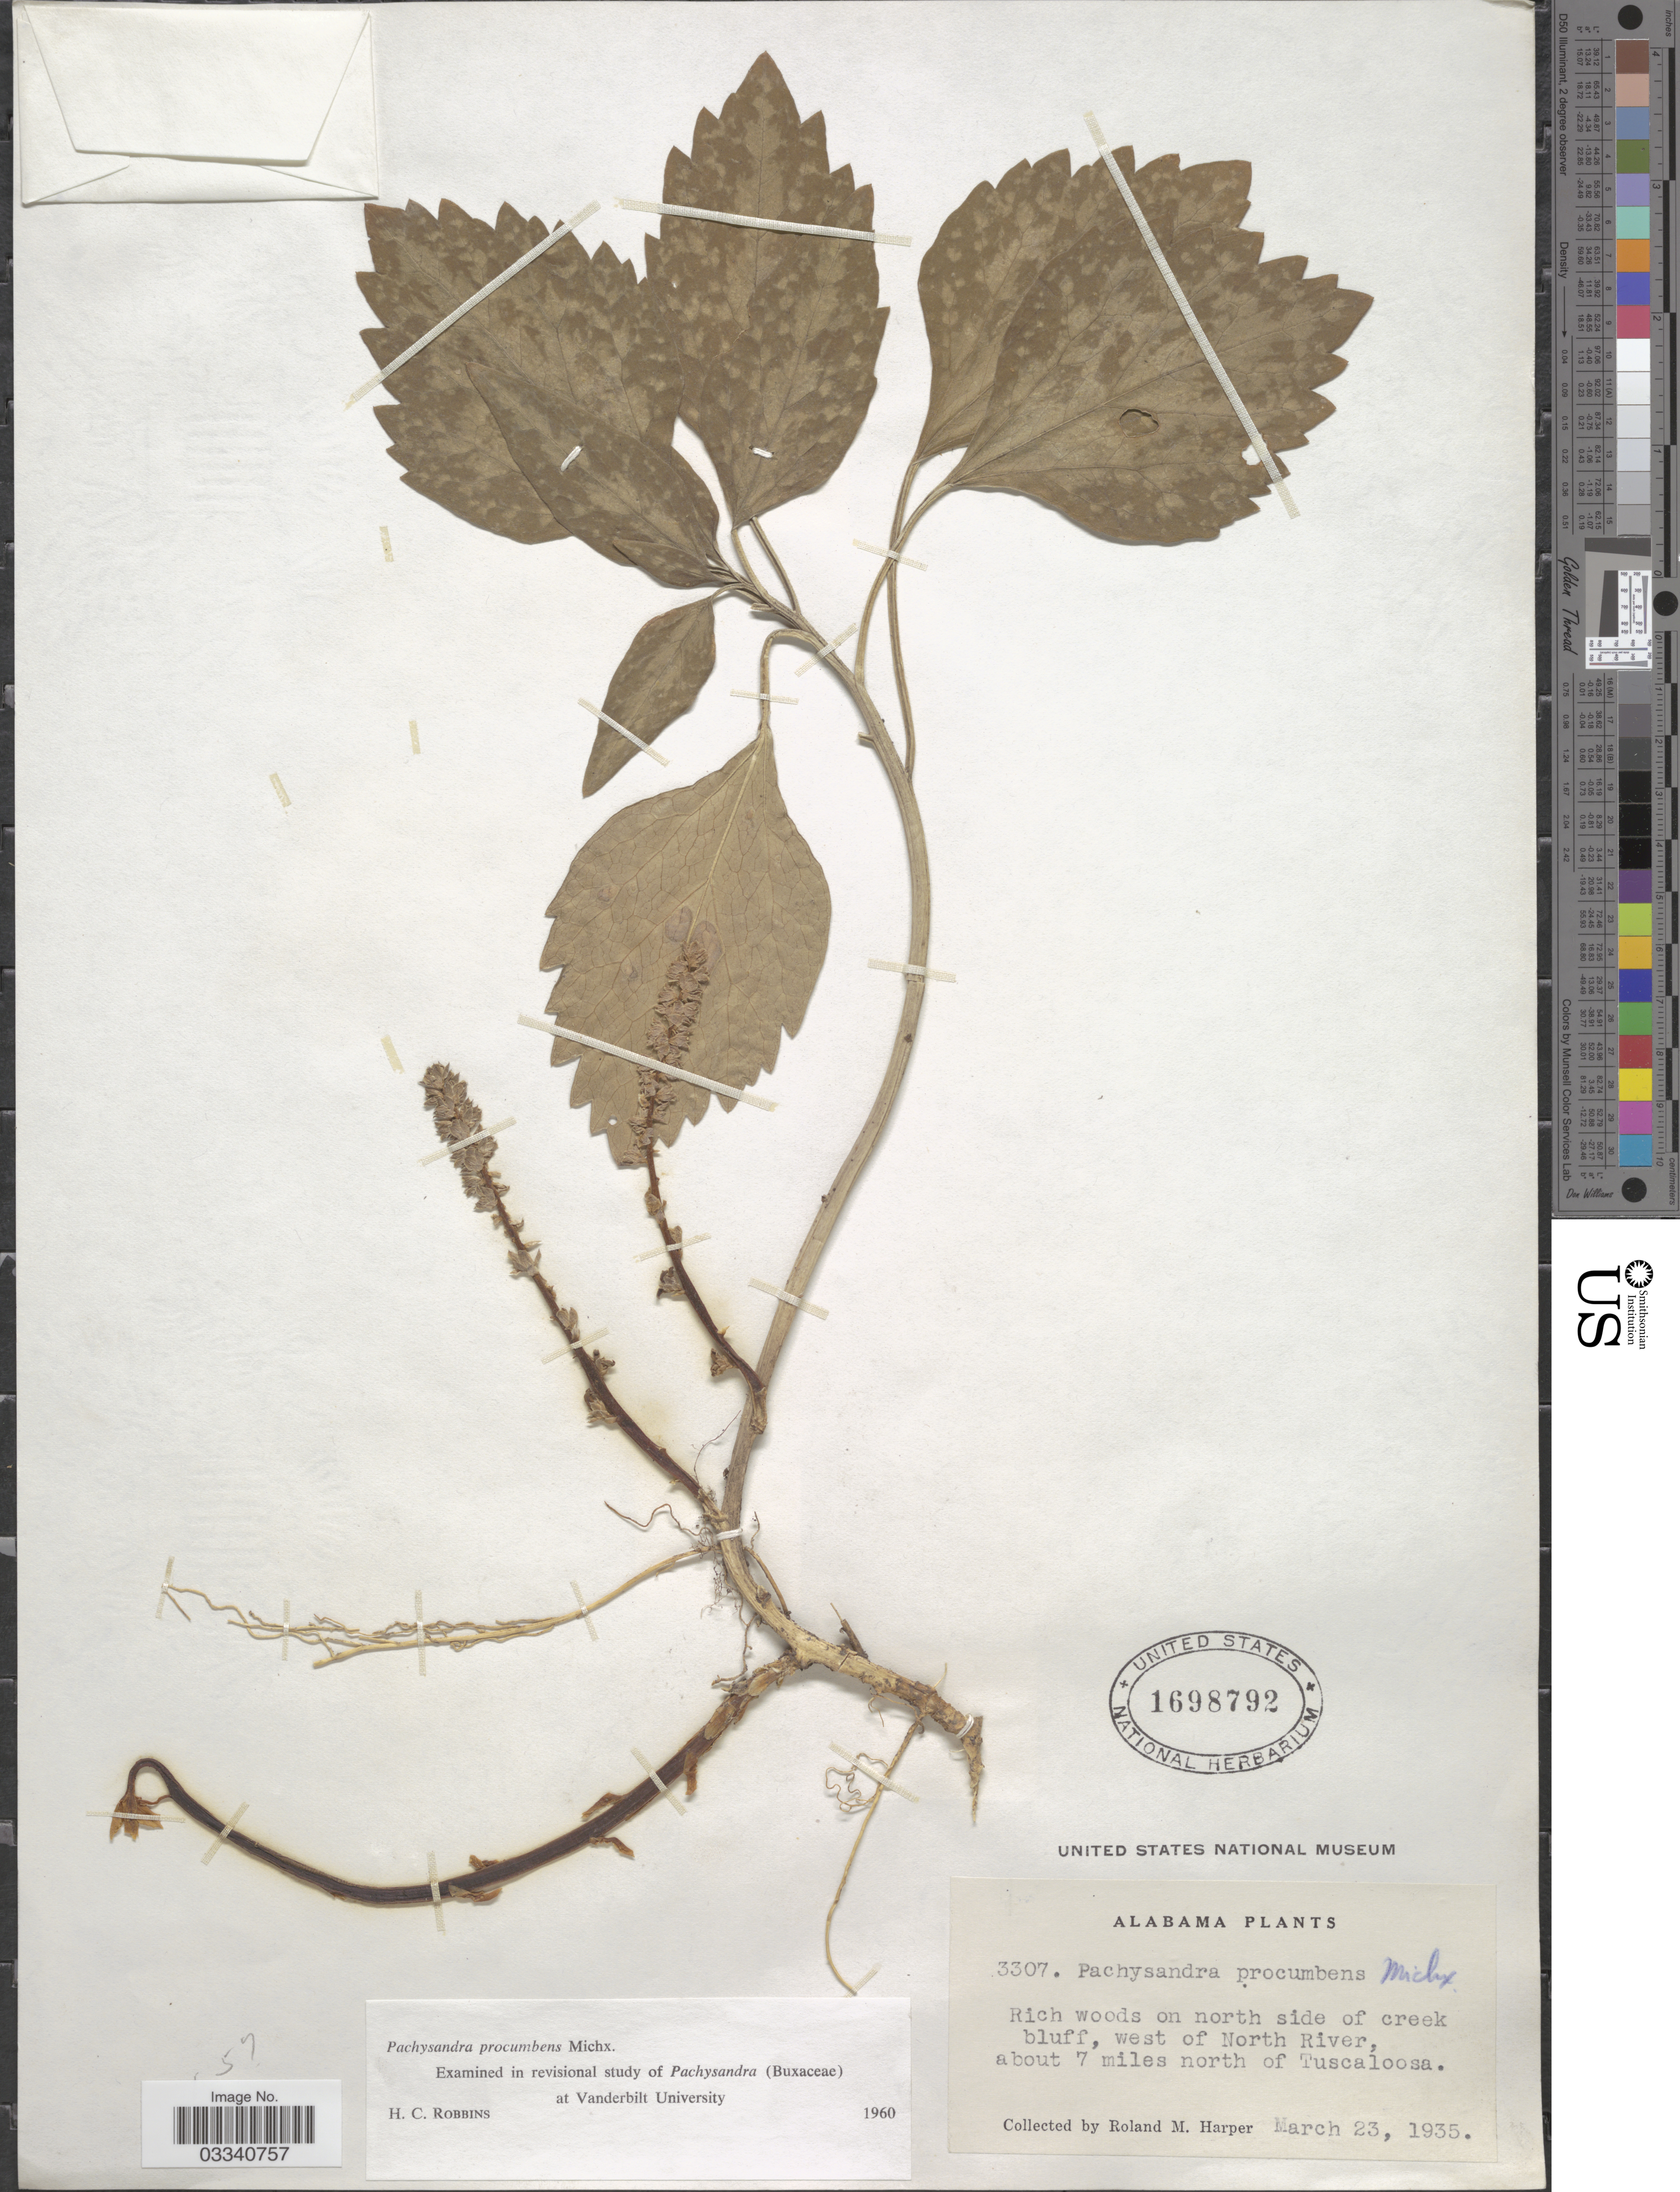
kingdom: Plantae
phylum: Tracheophyta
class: Magnoliopsida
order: Buxales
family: Buxaceae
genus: Pachysandra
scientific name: Pachysandra procumbens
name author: Michx.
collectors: R. Harper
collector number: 3307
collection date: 1935-03-23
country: United States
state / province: Alabama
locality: West of North River, about 7 miles north of Tuscaloosa.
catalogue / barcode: US 1698792